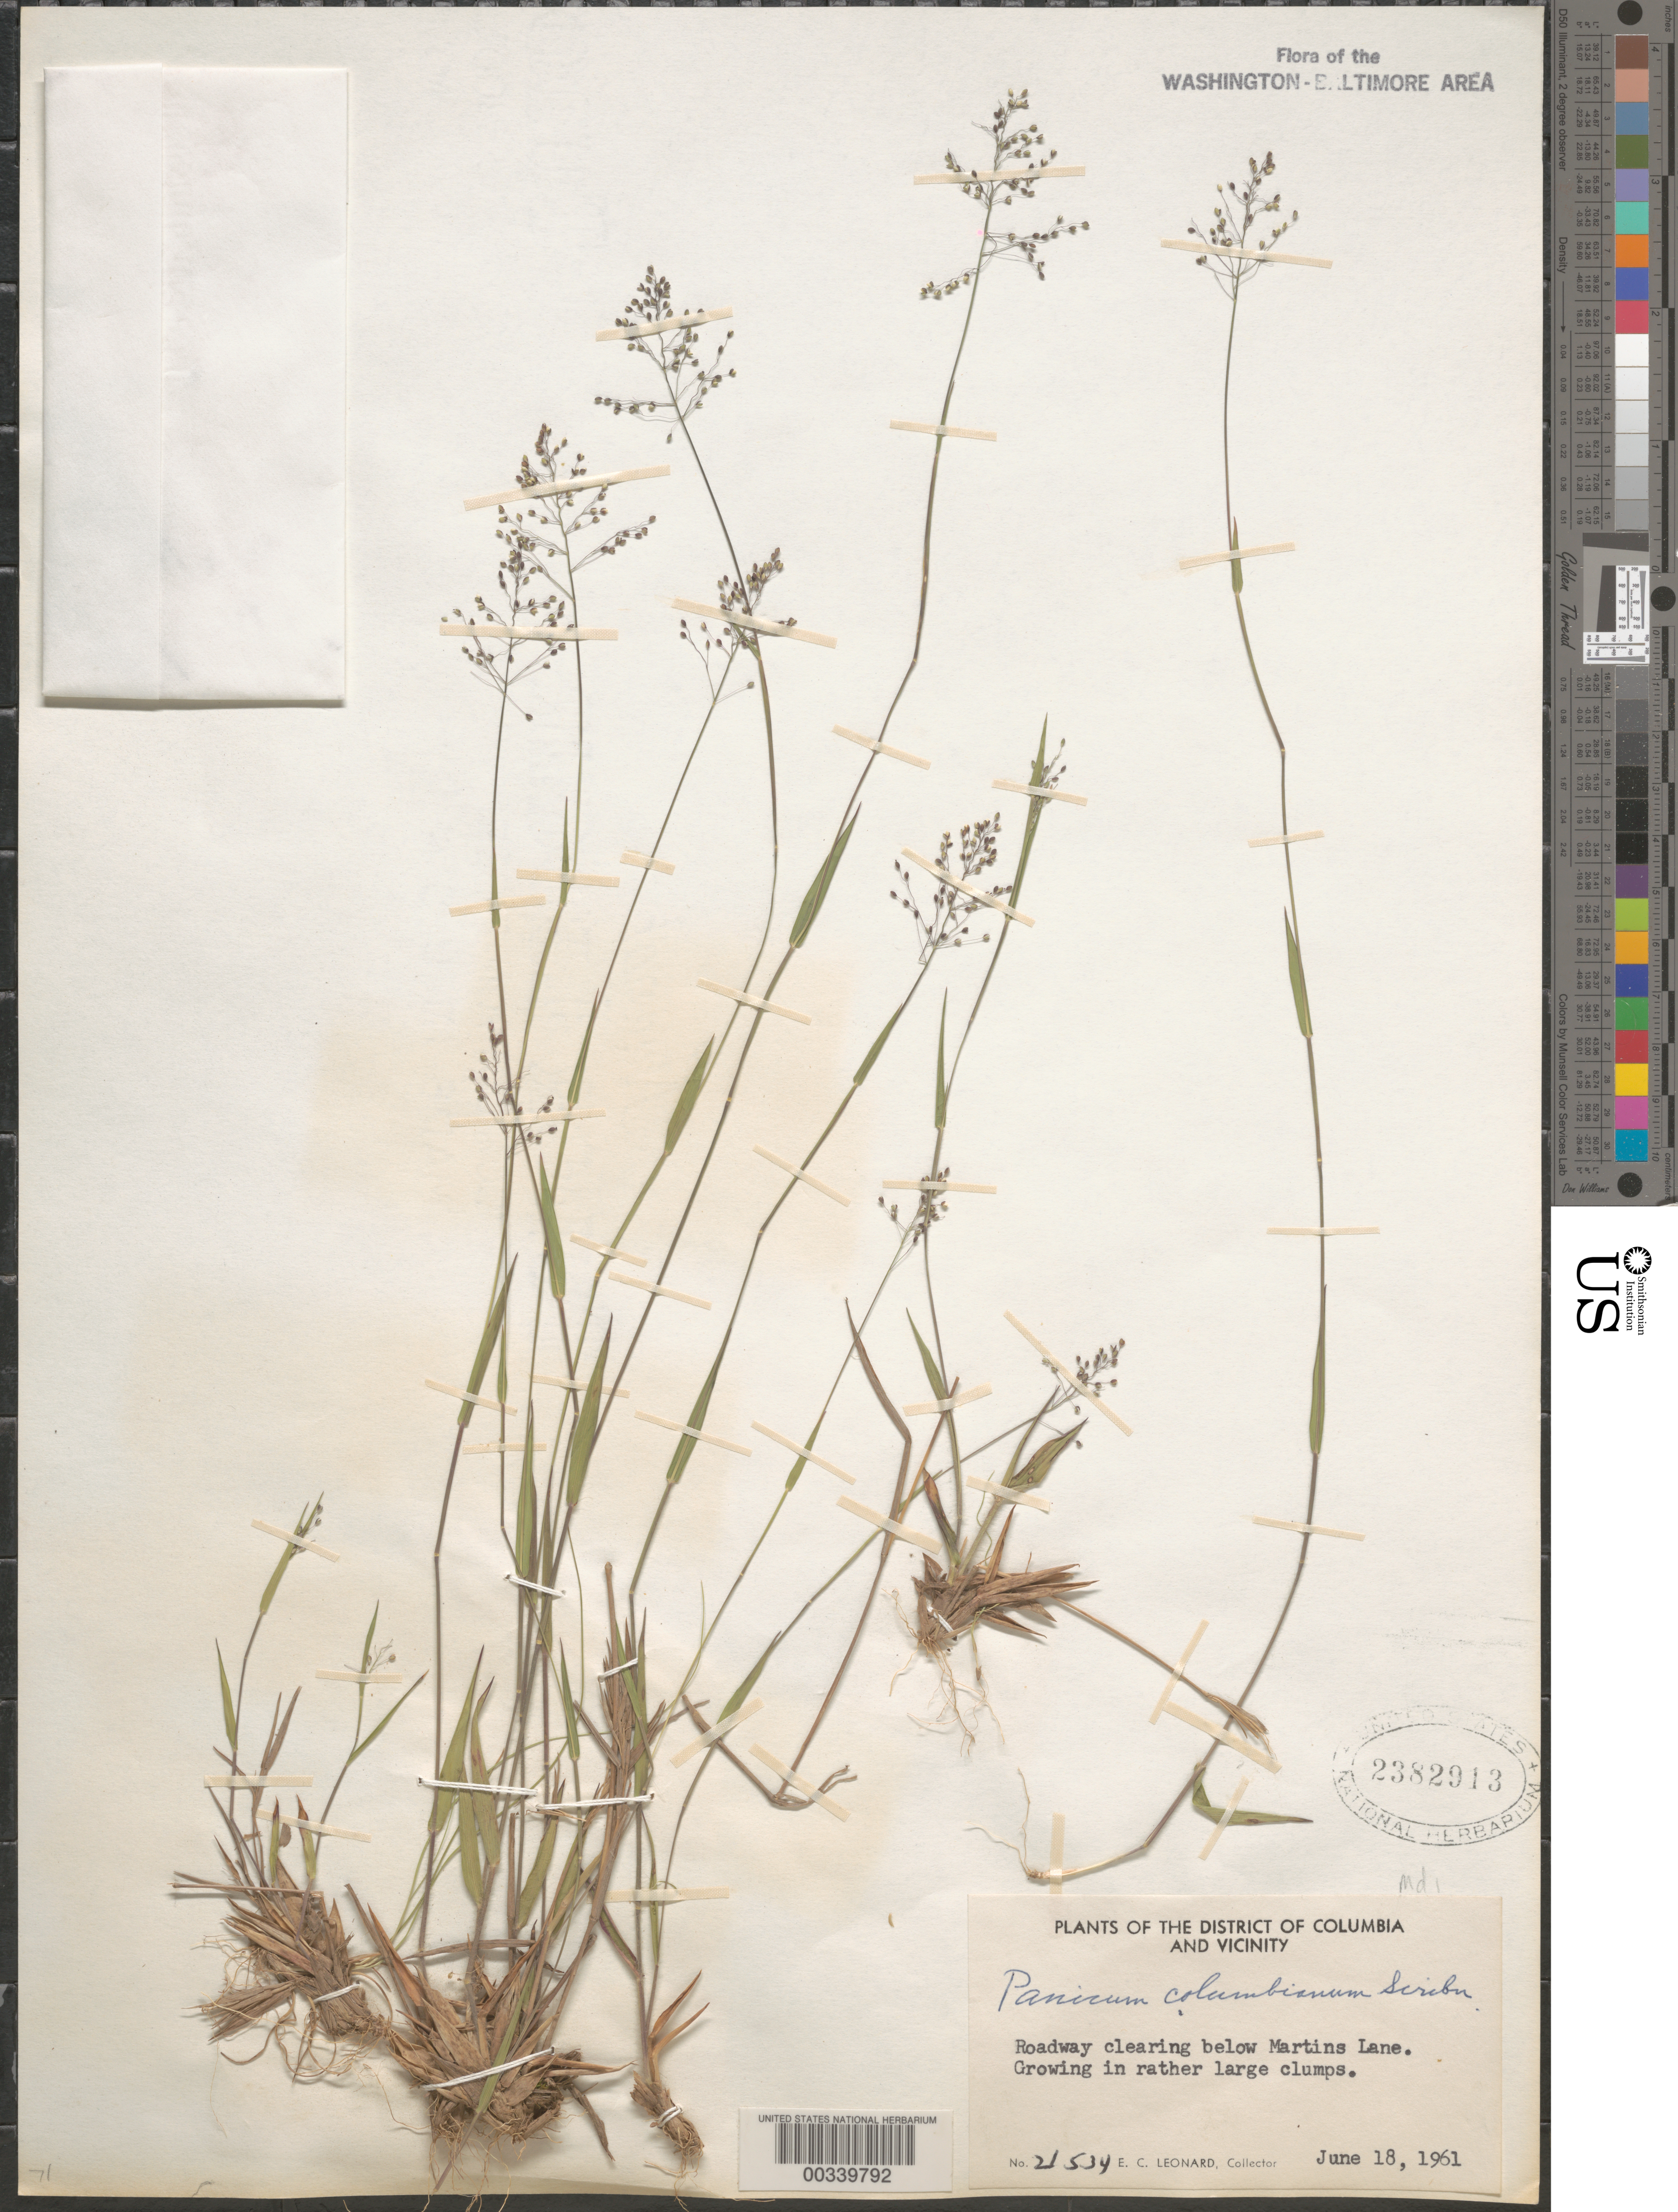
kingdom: Plantae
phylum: Tracheophyta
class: Liliopsida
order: Poales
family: Poaceae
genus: Dichanthelium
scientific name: Dichanthelium sabulorum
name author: (Lam.) Gould & C.A. Clark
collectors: E. C. Leonard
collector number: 21534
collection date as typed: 18 Jun 1961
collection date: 1961-06-18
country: United States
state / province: Maryland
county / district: Prince George's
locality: Martins Lane, Briar Ditch Valley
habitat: Roadway clearing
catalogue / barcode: US 2382913